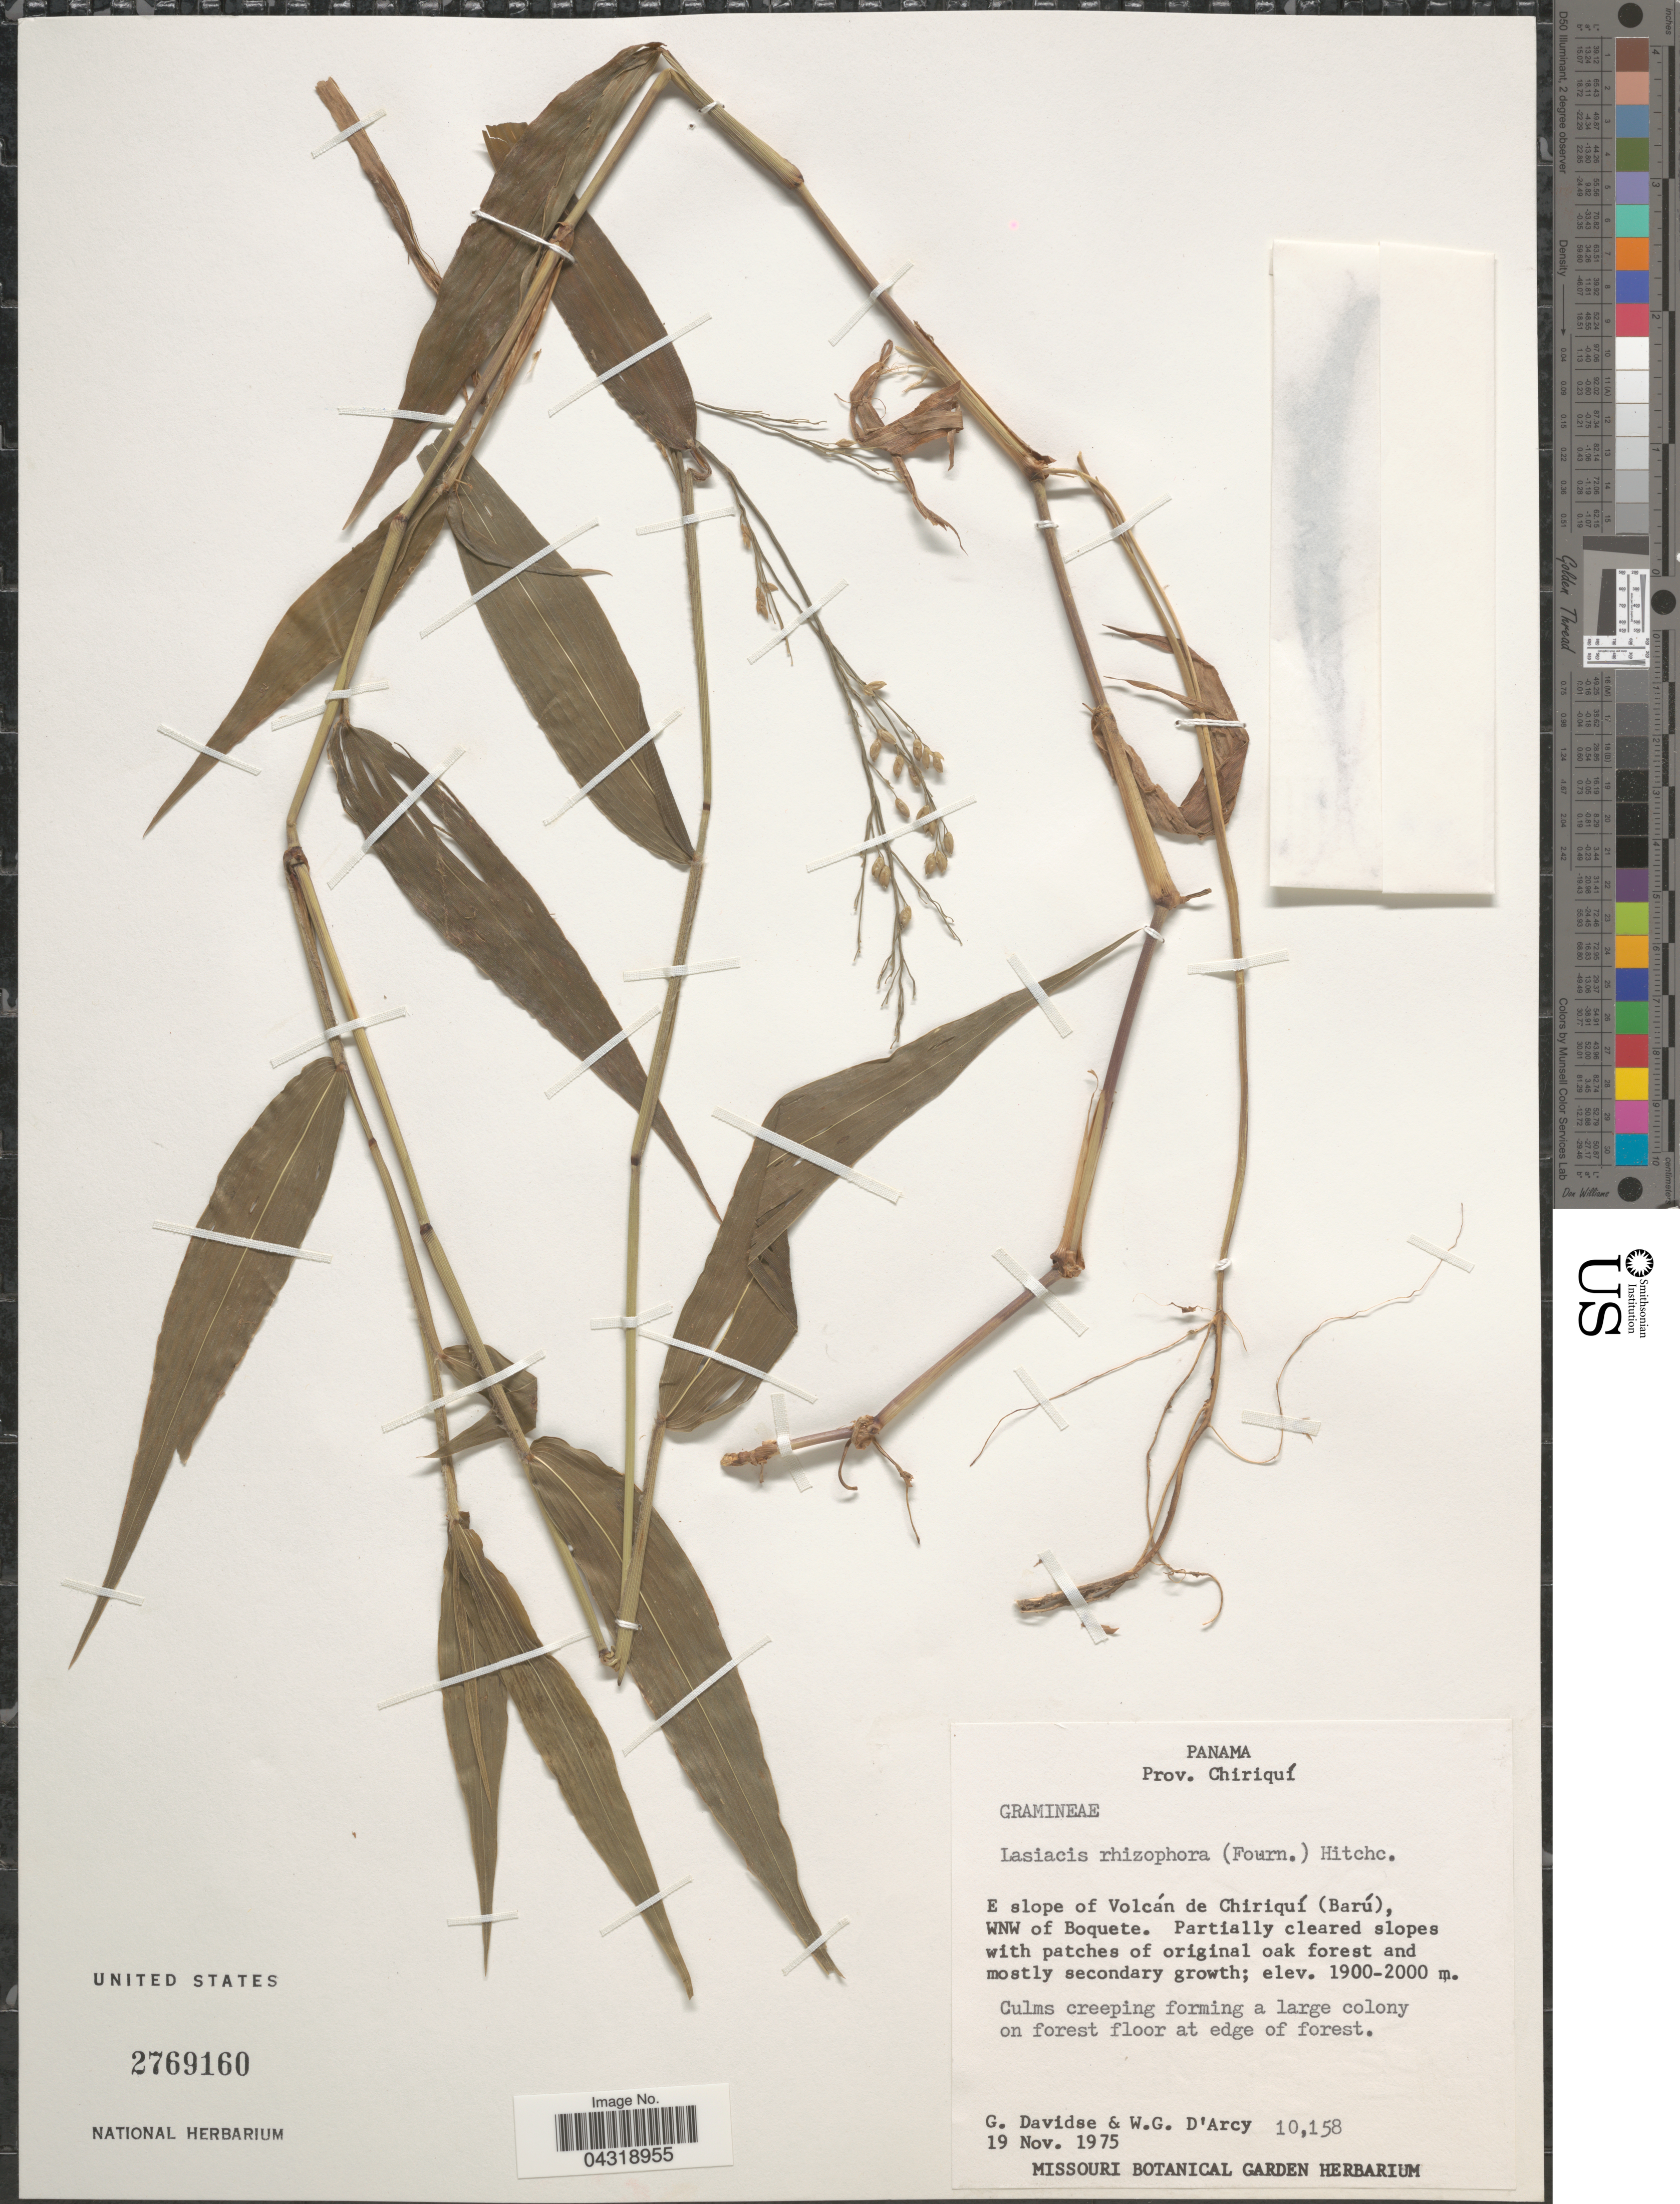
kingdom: Plantae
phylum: Tracheophyta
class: Liliopsida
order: Poales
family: Poaceae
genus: Lasiacis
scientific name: Lasiacis rhizophora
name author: (E. Fourn.) Hitchc.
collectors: G. Davidse & W. G. D'Arcy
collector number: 10158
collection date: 1975-11-19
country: Panama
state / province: Chiriqui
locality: E slope of Volcán de Chiriquí (Barú), WNW of Boquete.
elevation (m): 1900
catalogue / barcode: US 2769160